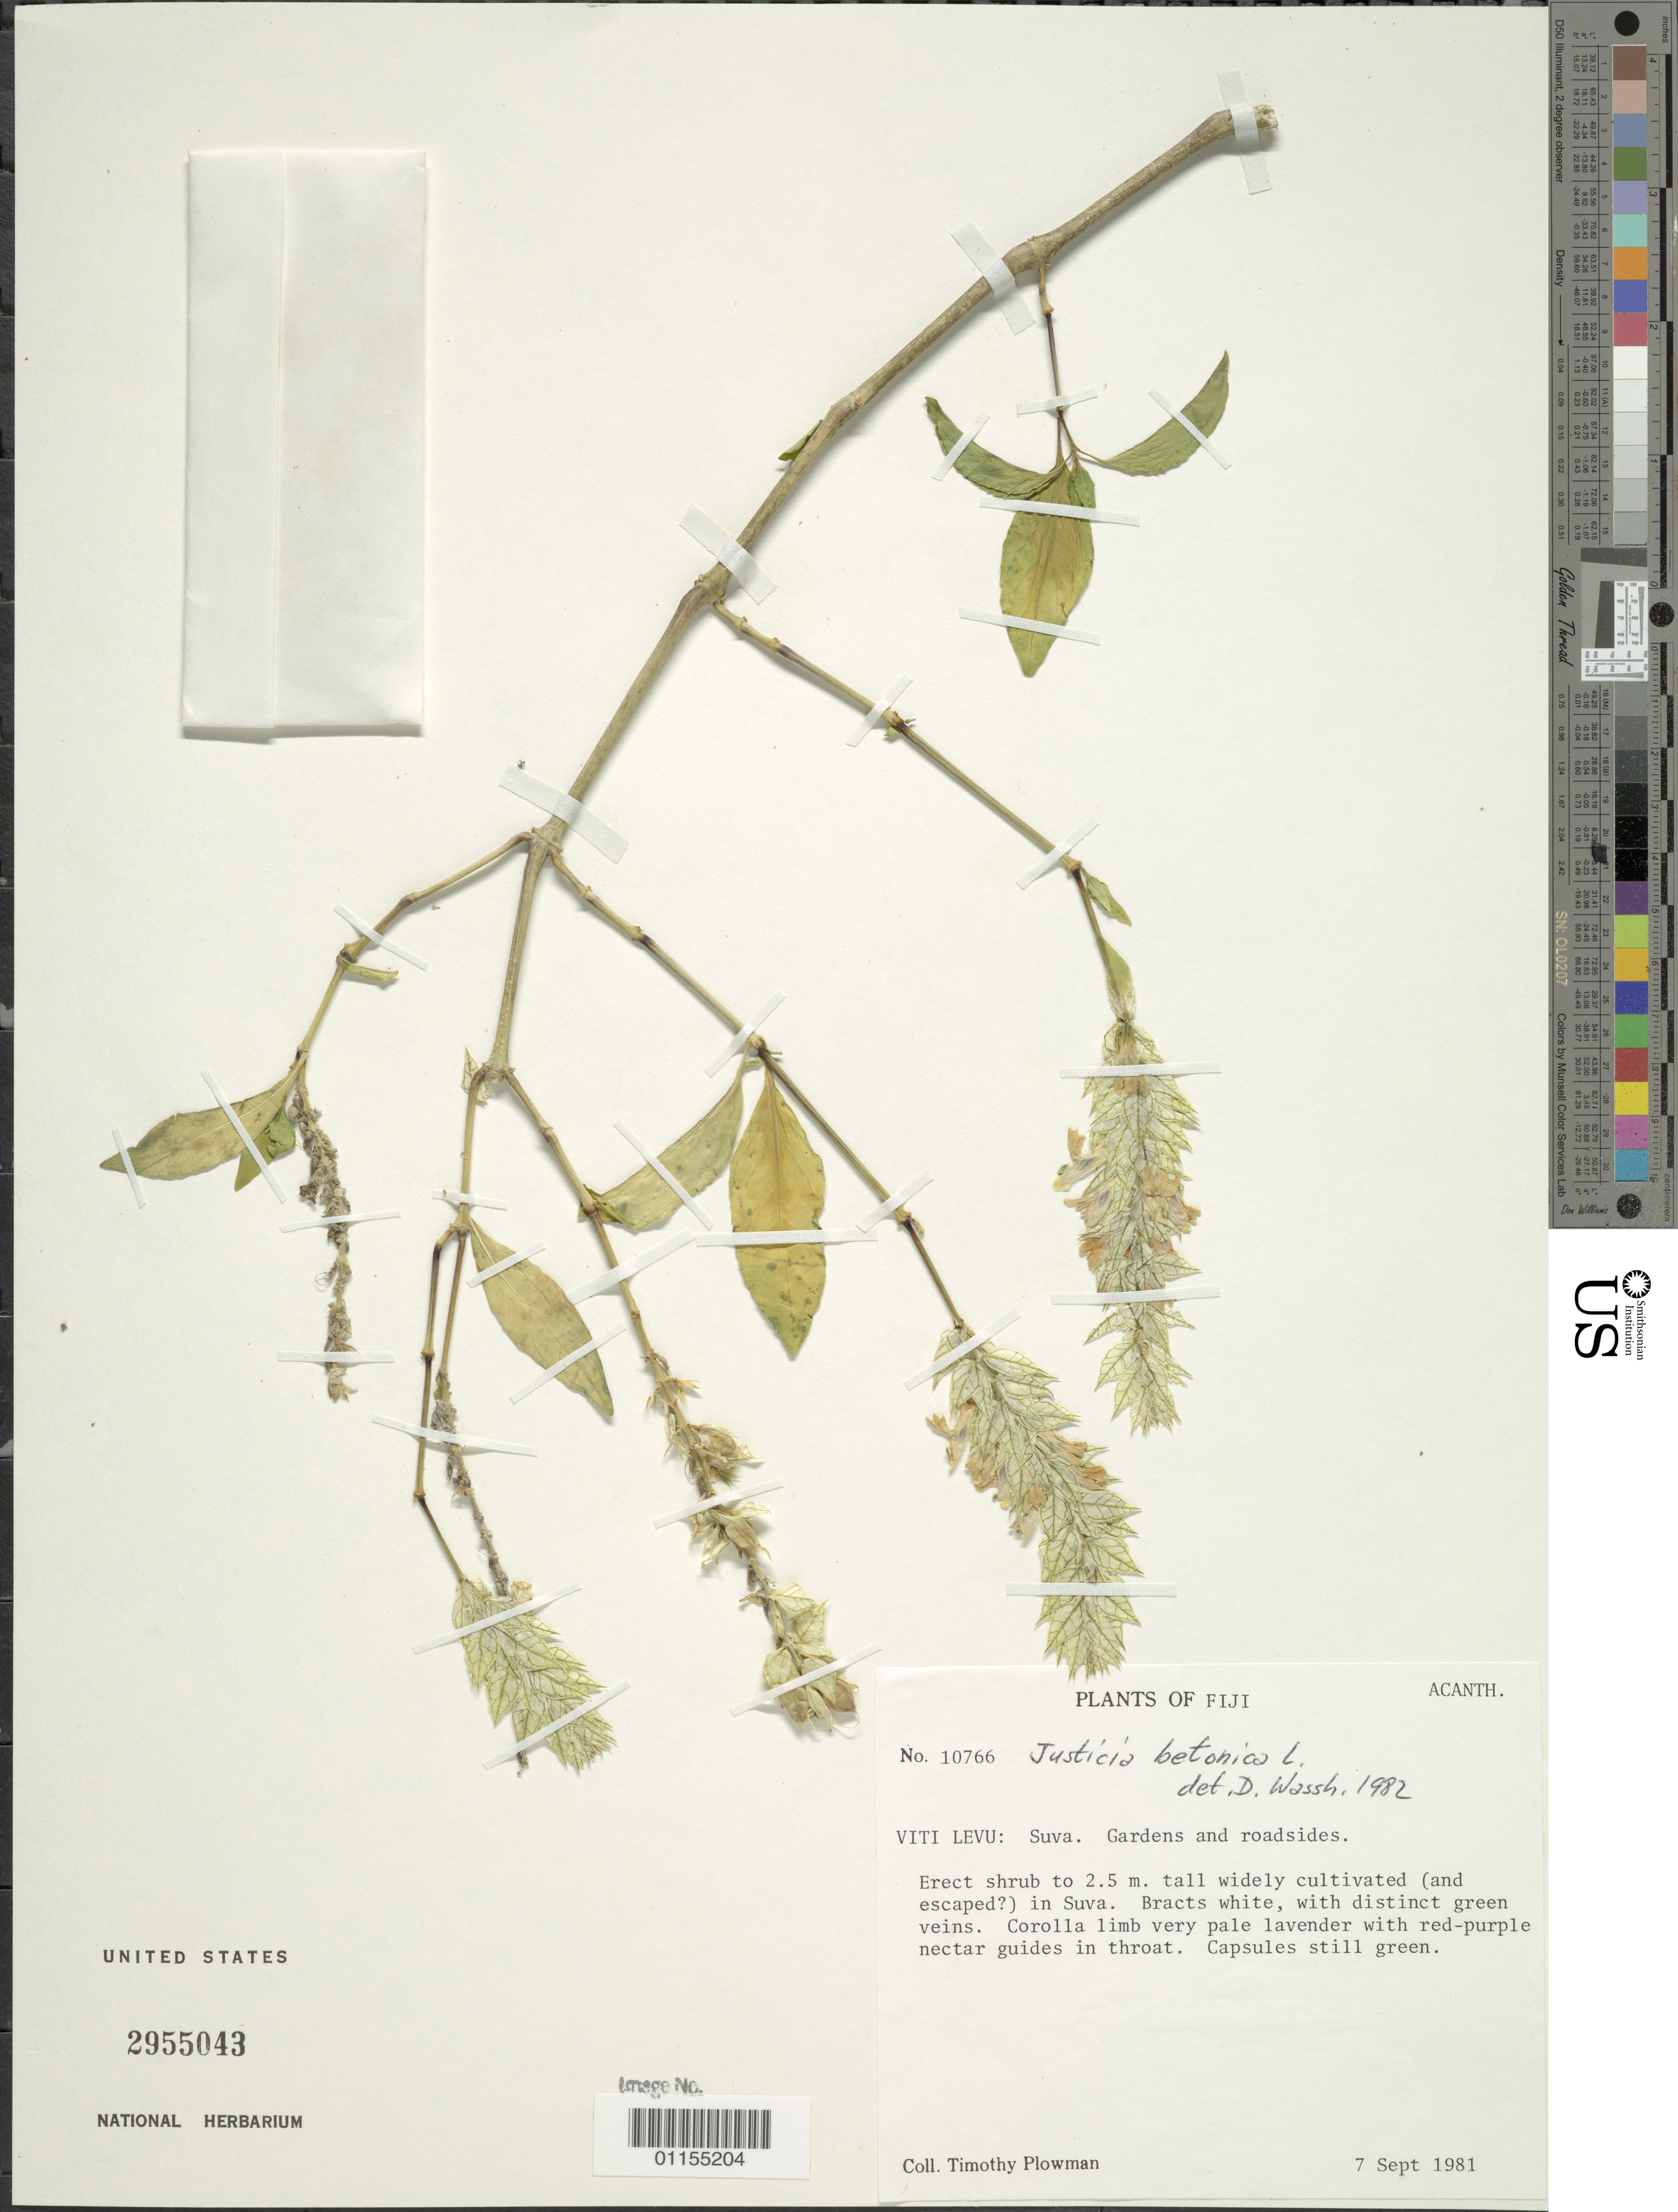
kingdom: Plantae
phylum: Tracheophyta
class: Magnoliopsida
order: Lamiales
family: Acanthaceae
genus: Justicia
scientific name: Justicia betonica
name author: L.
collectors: T. Plowman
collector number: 10766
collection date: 1981-09-07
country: Fiji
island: Viti Levu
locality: Suva, gardens and roadsides.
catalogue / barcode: US 2955043